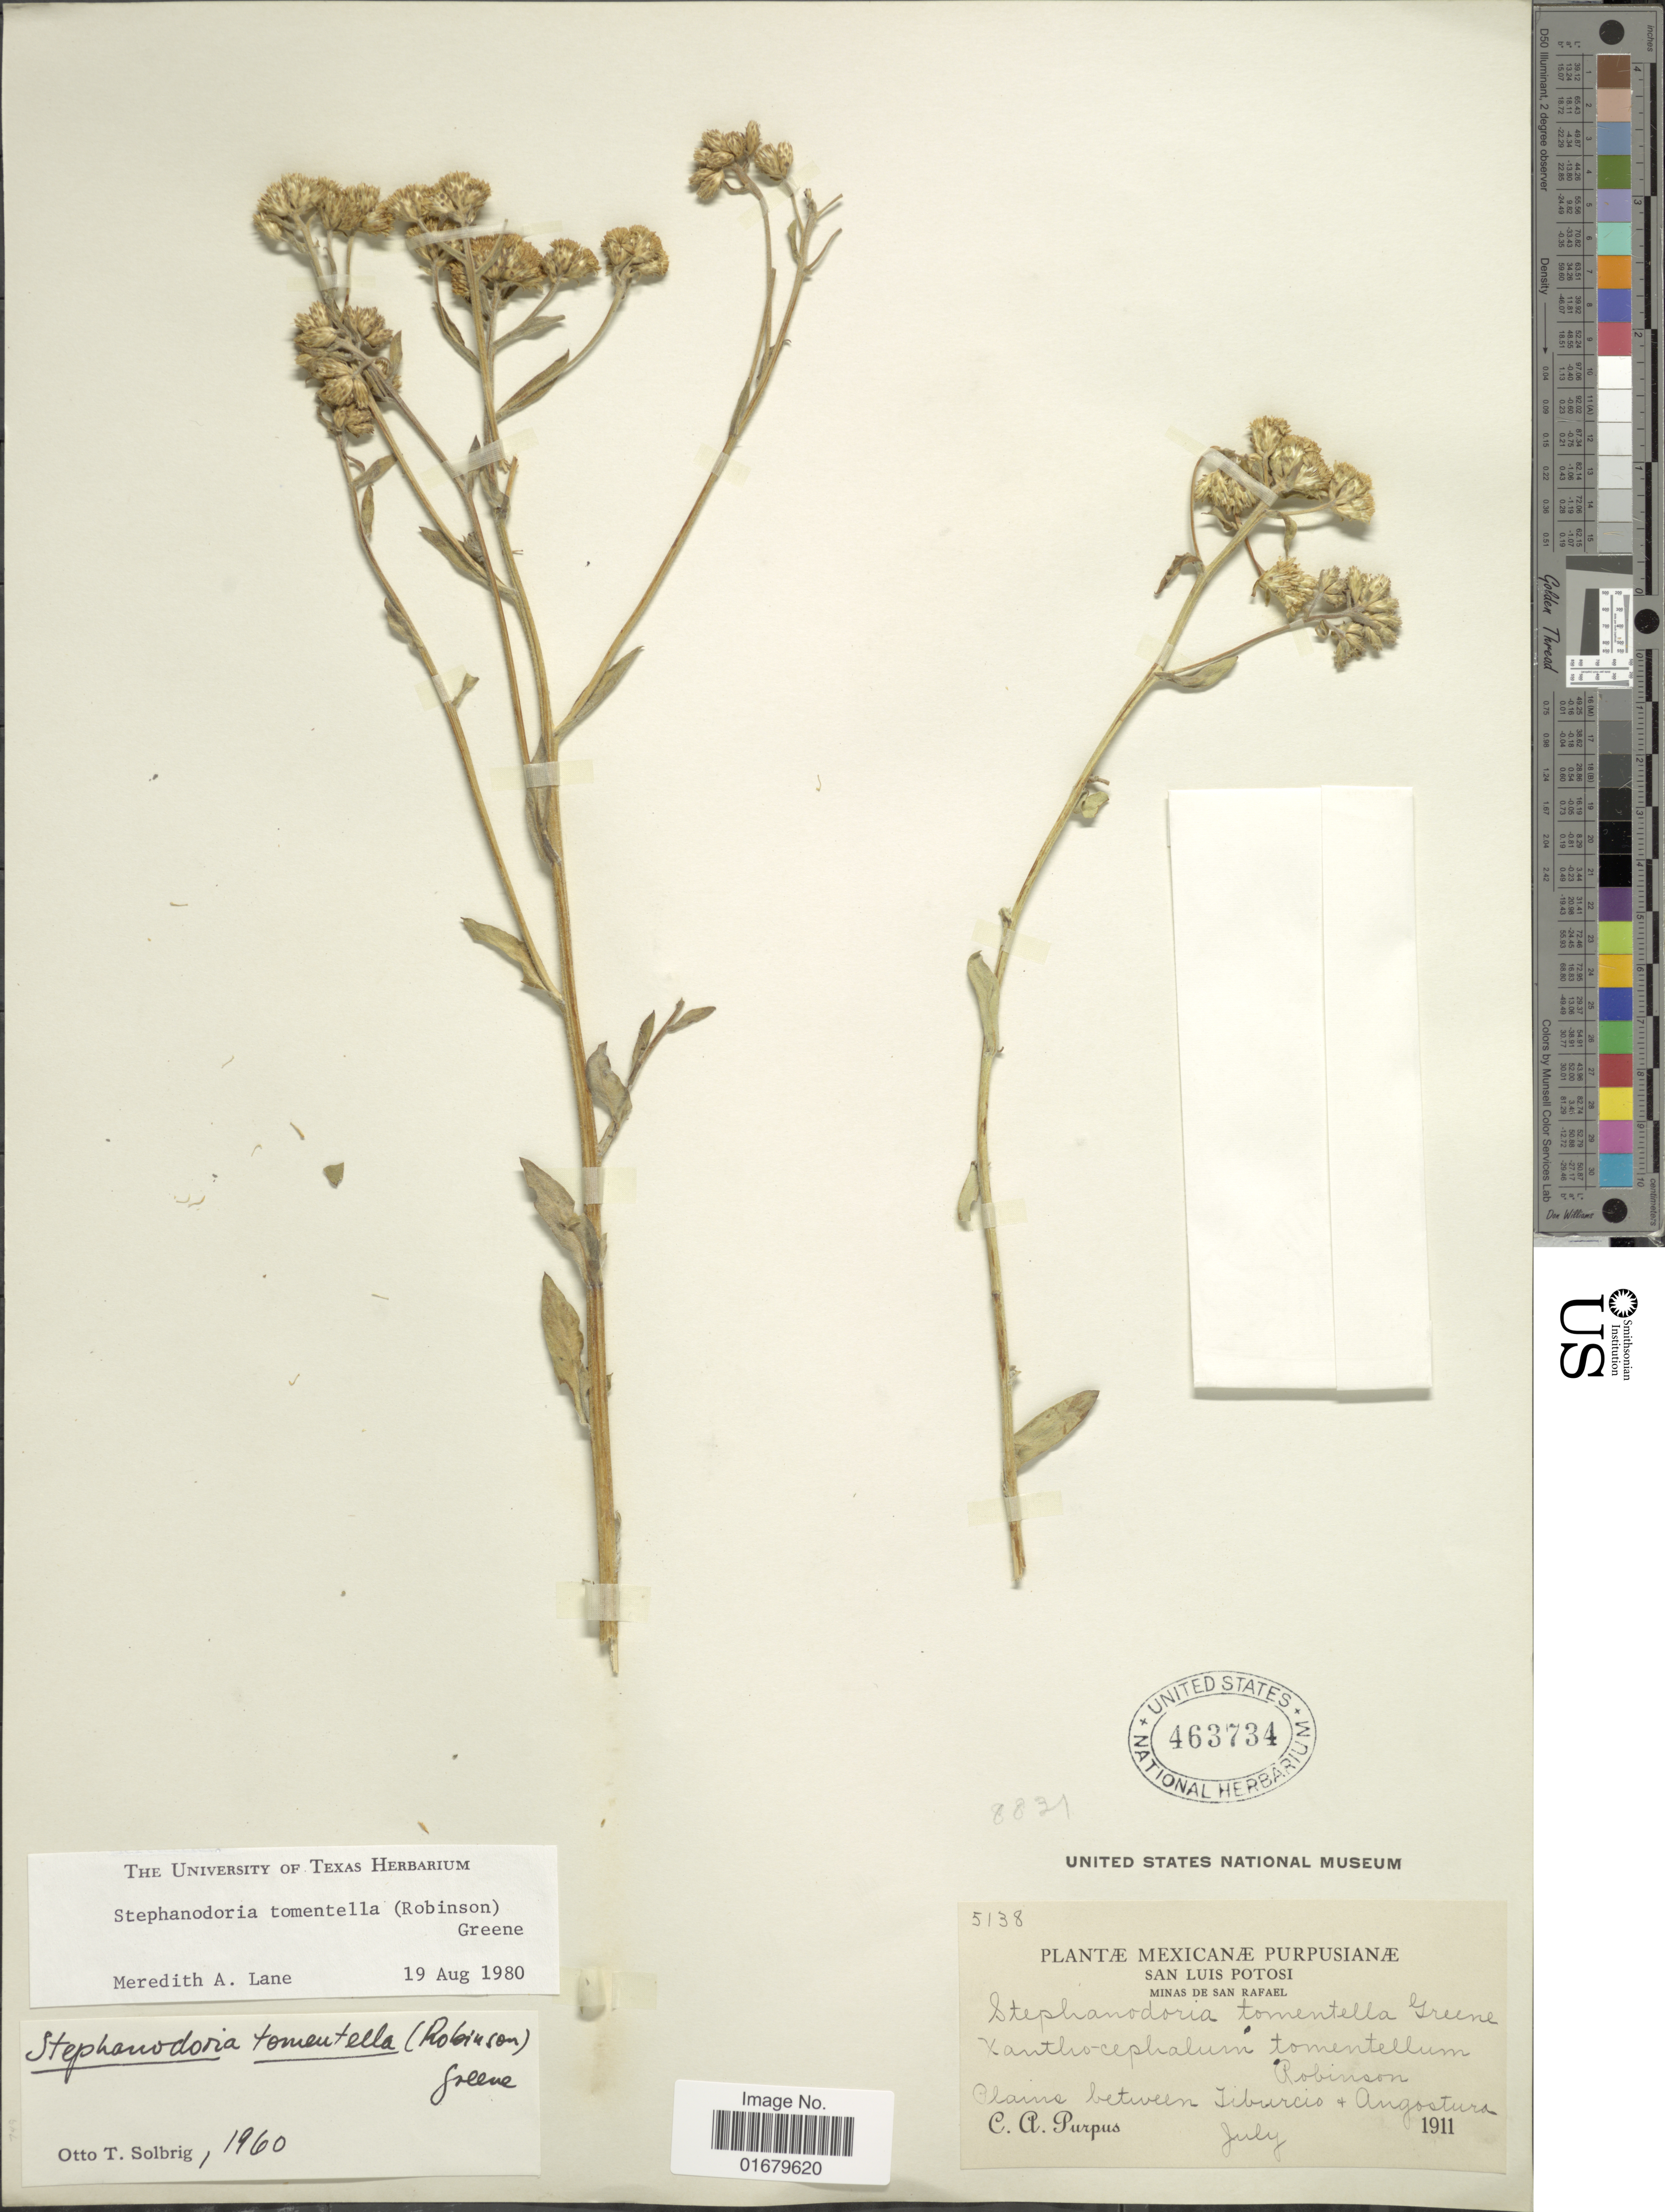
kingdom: Plantae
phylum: Tracheophyta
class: Magnoliopsida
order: Asterales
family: Asteraceae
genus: Xanthocephalum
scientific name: Xanthocephalum tomentellum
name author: B.L. Rob.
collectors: C. A. Purpus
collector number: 5138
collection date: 1911-07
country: Mexico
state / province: San Luis Potosí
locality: Minas de San Rafael, Plains between Tiburcio + Angostura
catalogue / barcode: US 463734